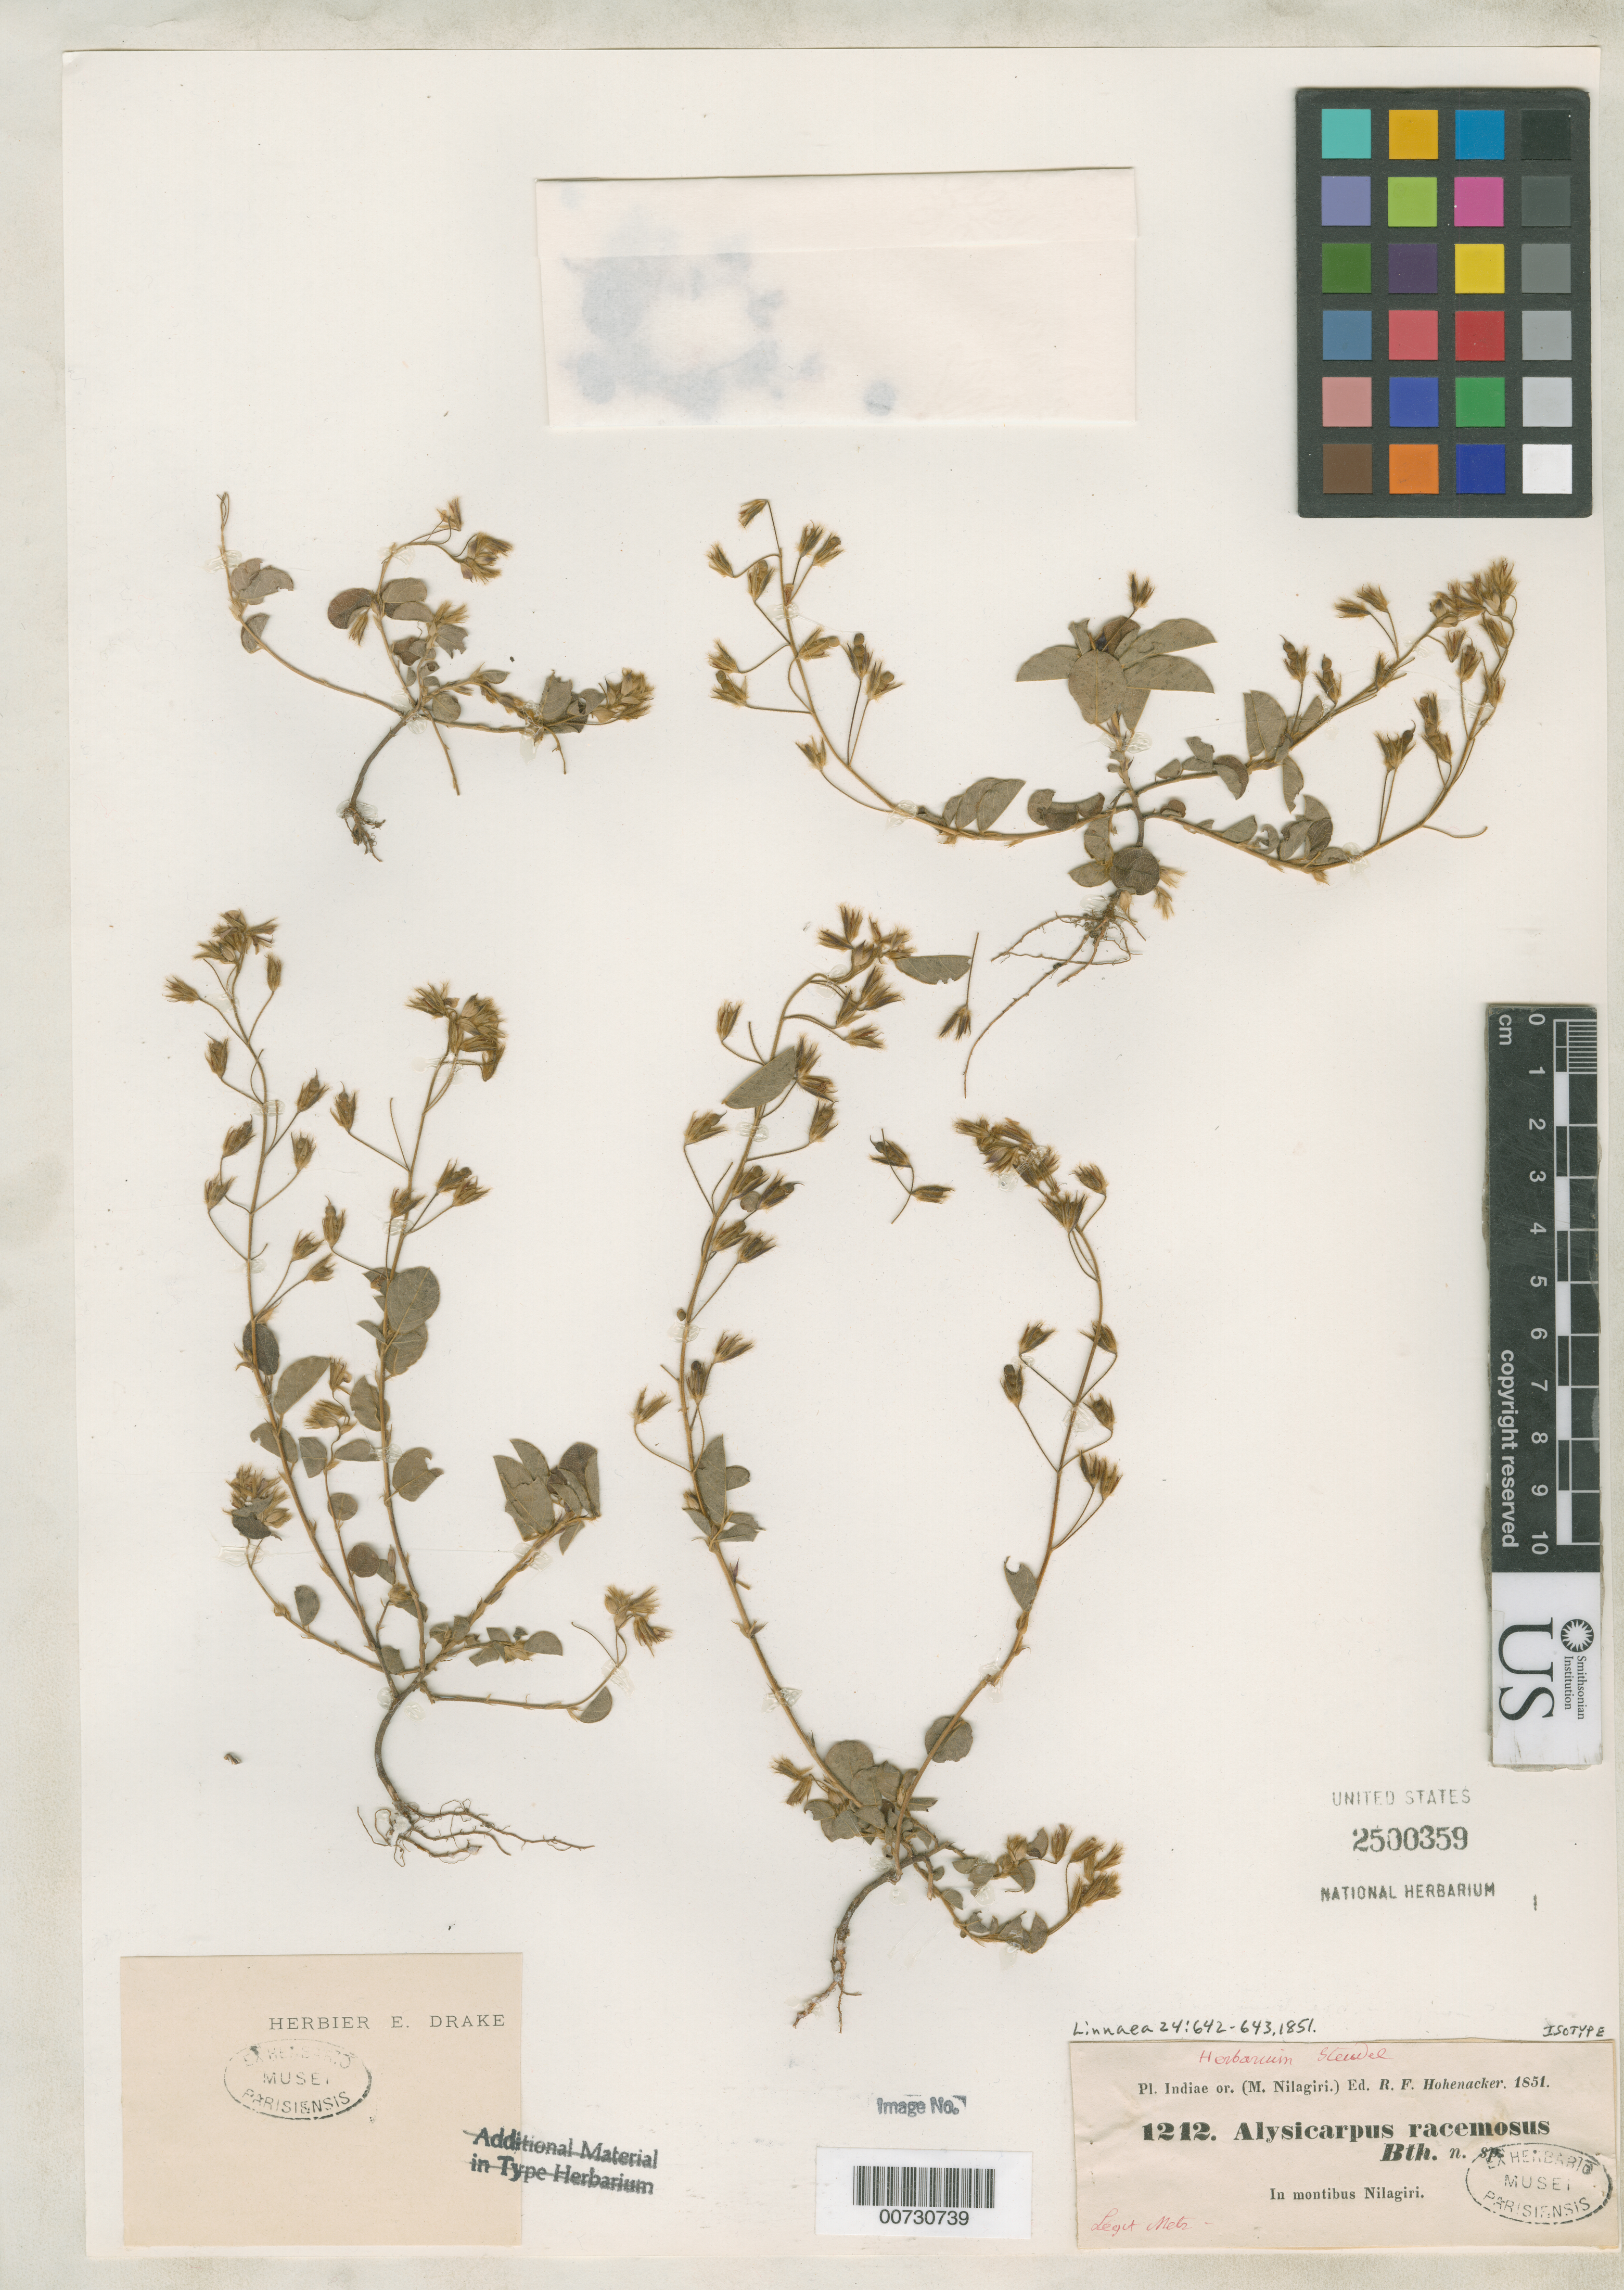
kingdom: Plantae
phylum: Tracheophyta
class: Magnoliopsida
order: Fabales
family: Fabaceae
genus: Alysicarpus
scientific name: Alysicarpus racemosus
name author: Benth.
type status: Isotype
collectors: Hohenacker herbarium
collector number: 1212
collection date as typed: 1851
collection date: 1851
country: India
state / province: Tamil Nadu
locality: In montibus Nilagiri.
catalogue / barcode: US 2500359